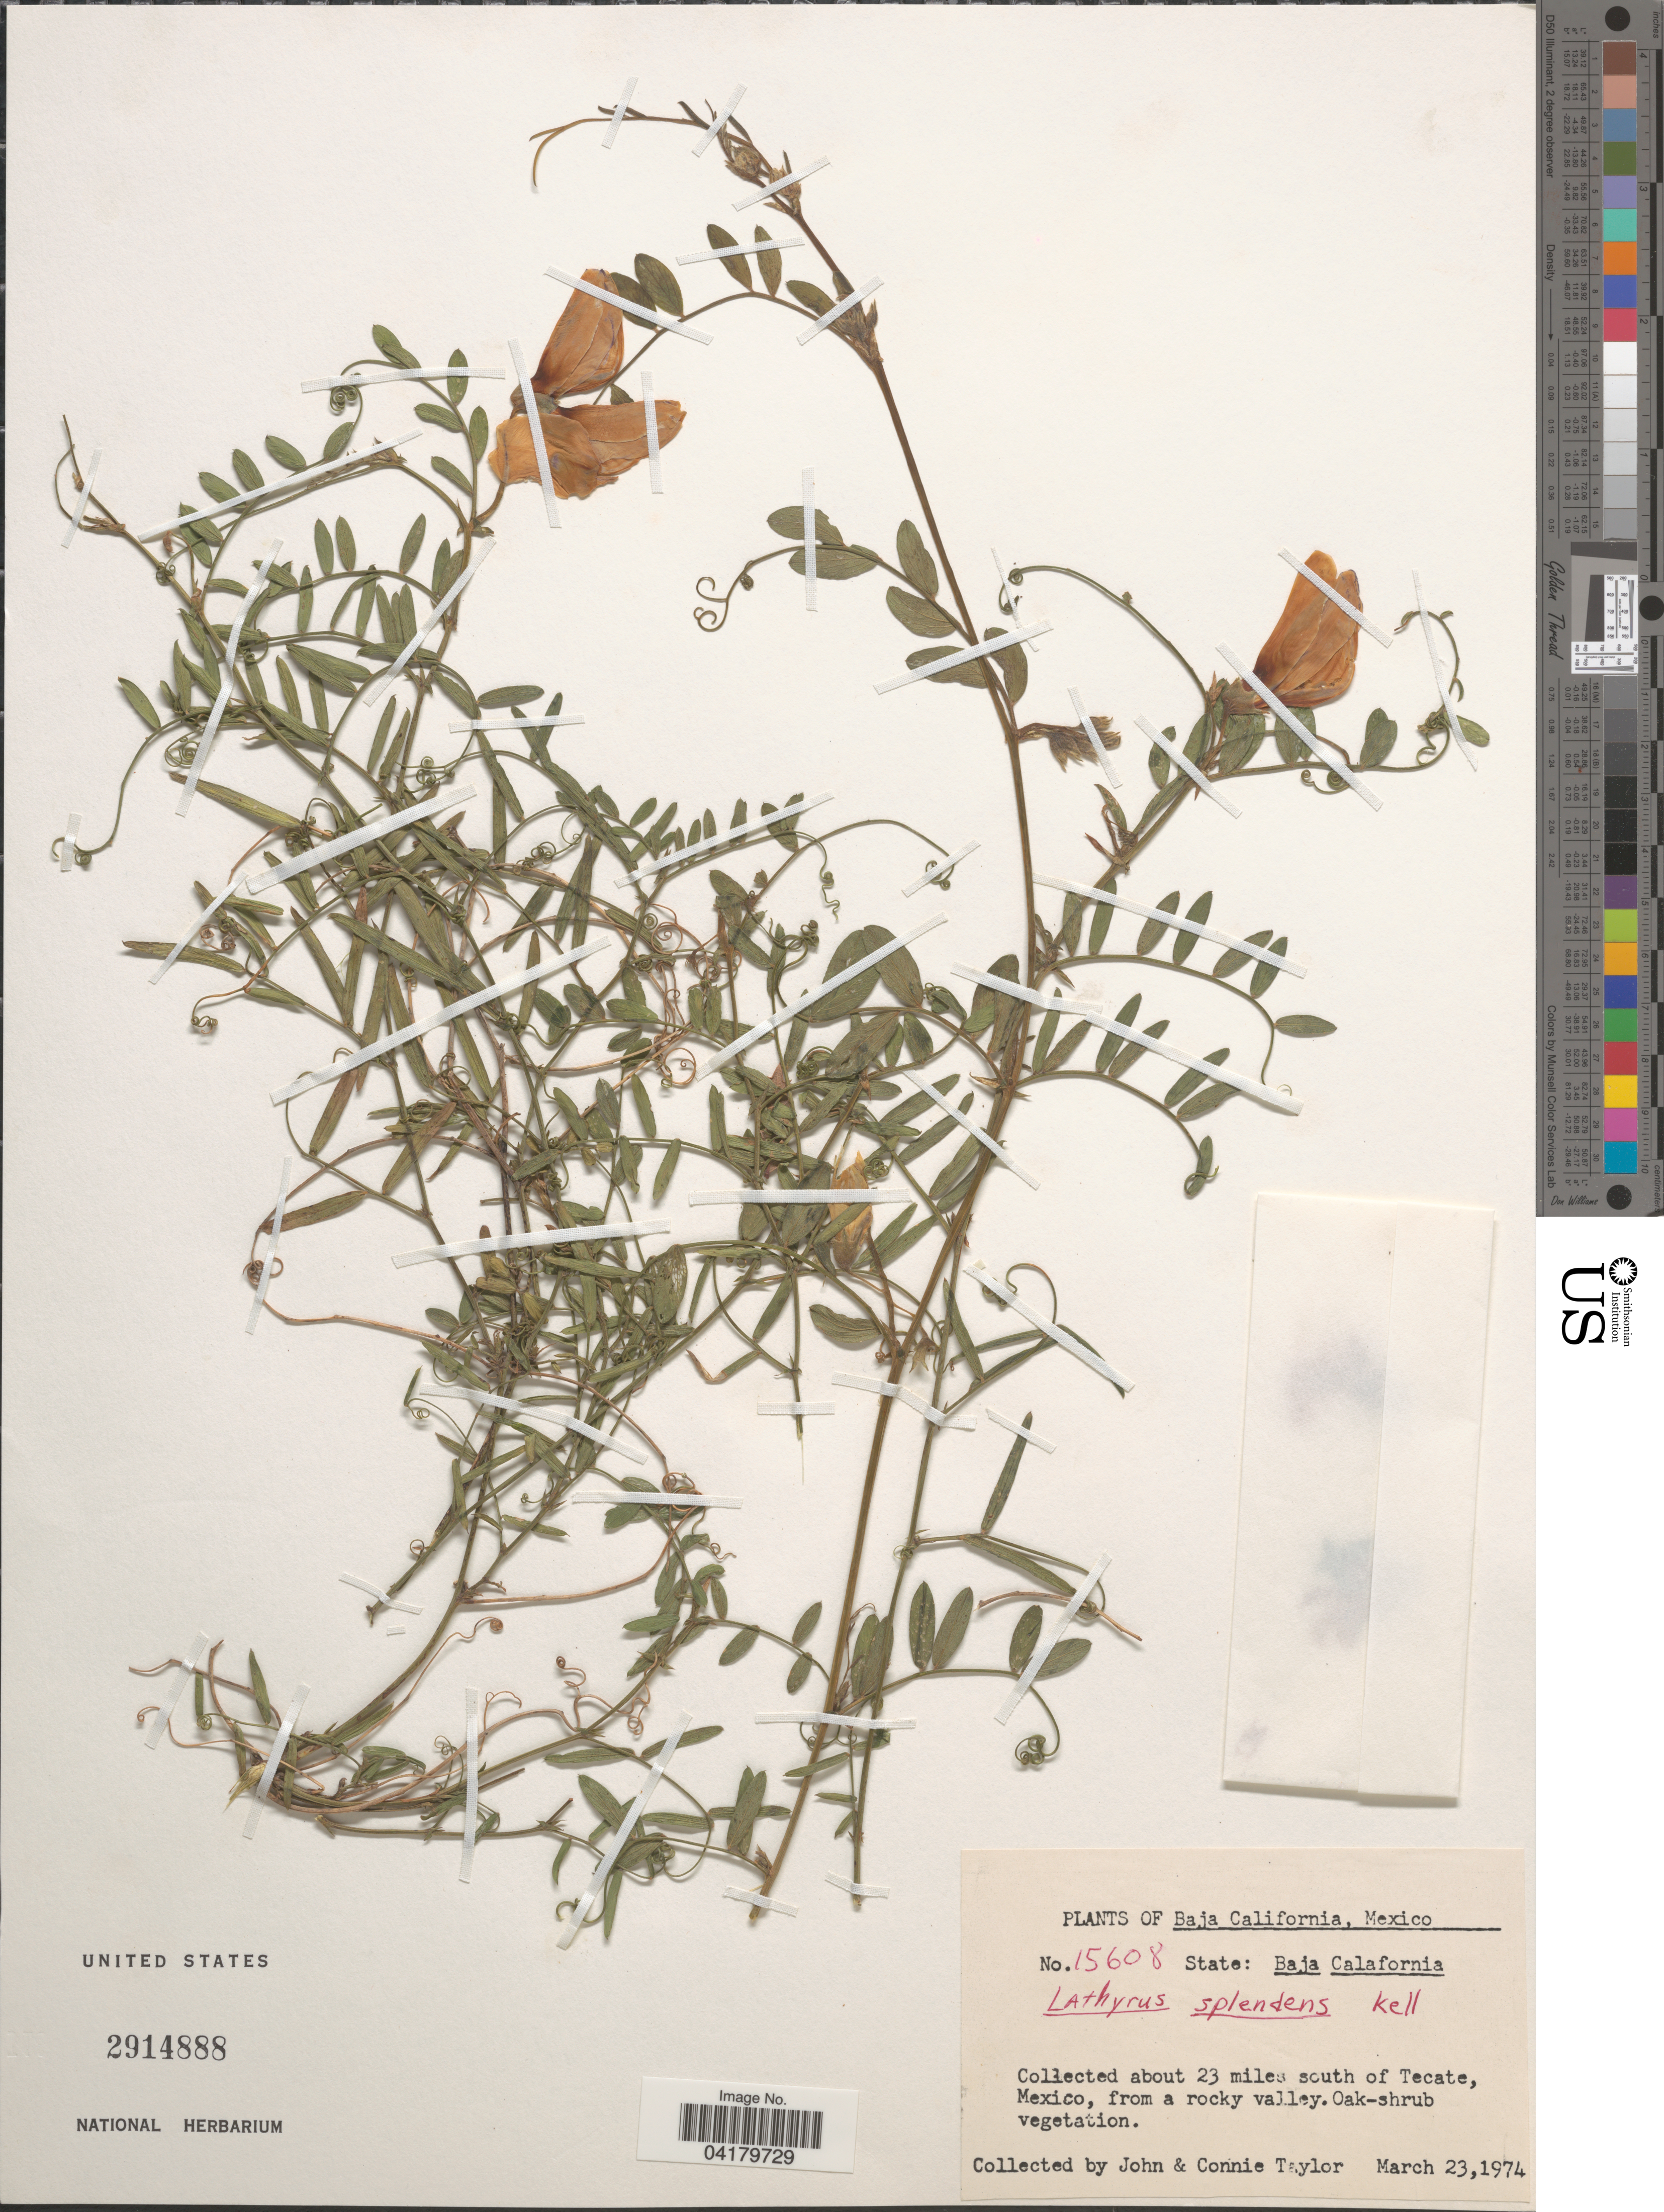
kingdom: Plantae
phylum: Tracheophyta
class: Magnoliopsida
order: Fabales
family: Fabaceae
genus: Lathyrus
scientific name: Lathyrus splendens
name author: Kellogg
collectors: J. Taylor & C. Taylor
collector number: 15608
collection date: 1974-03-23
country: Mexico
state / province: Baja California Norte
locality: About 23 miles south of Tecate.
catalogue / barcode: US 2914888